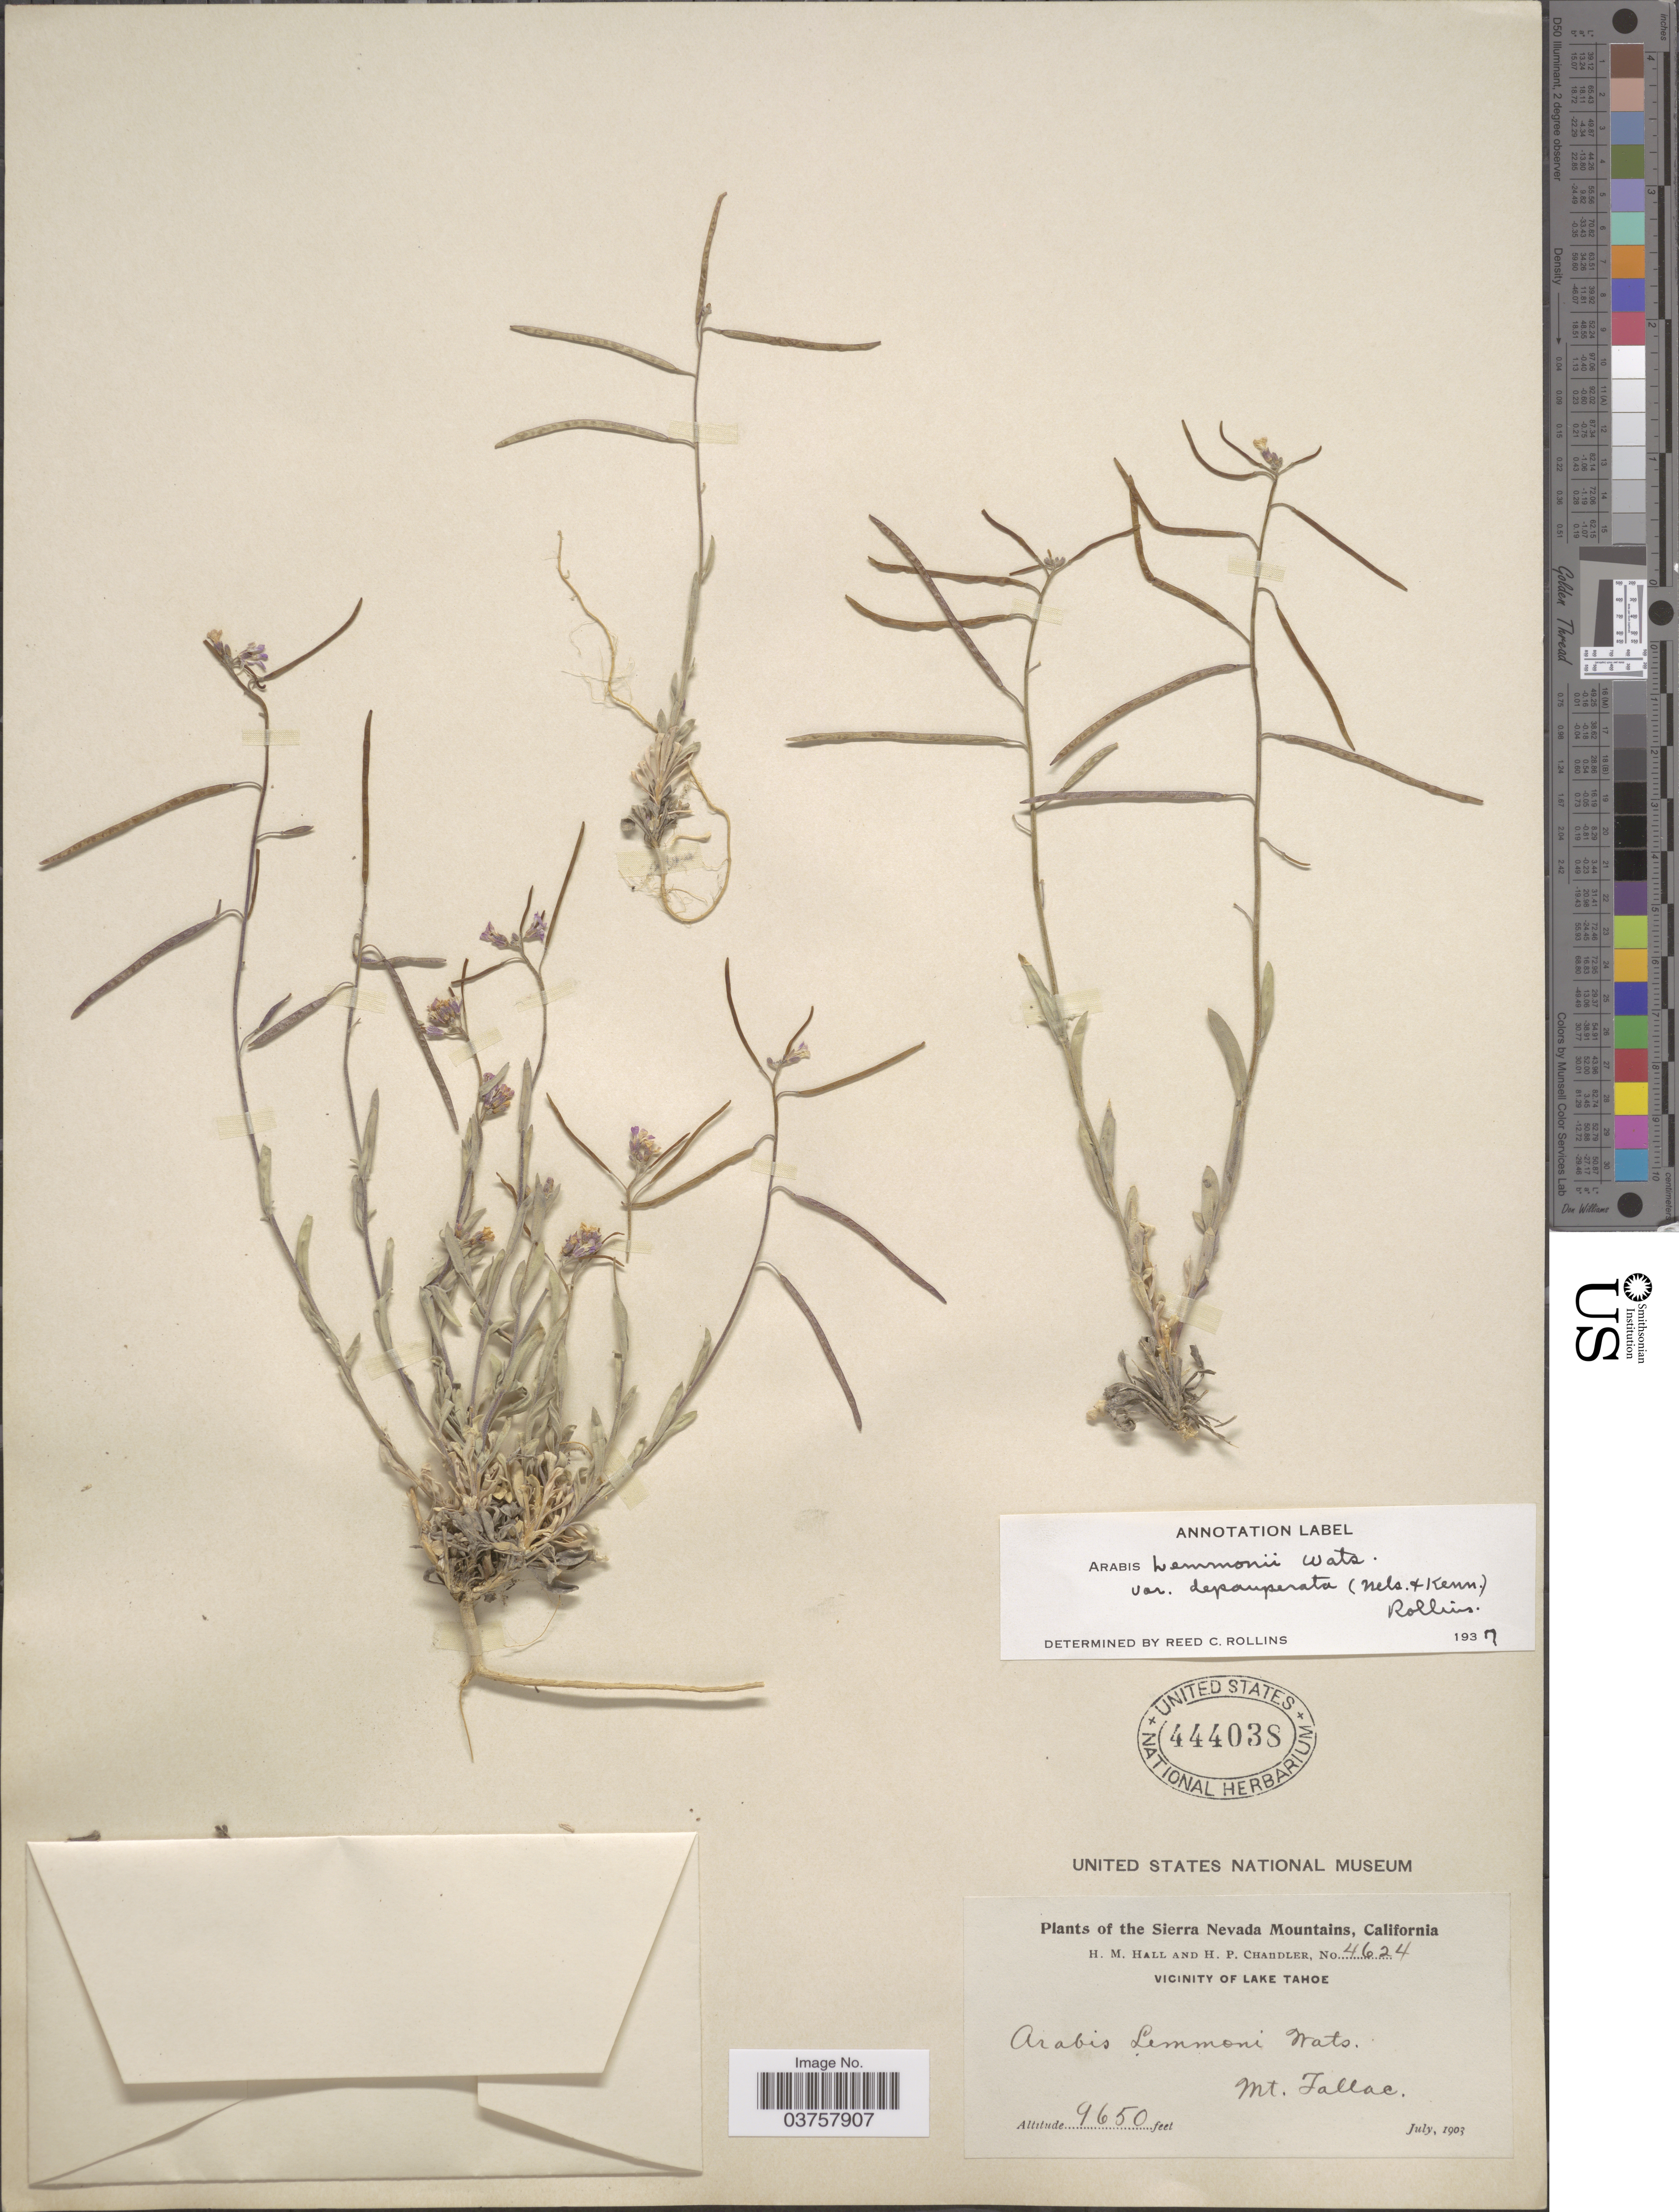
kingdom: Plantae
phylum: Tracheophyta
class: Magnoliopsida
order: Brassicales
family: Brassicaceae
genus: Arabis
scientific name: Arabis lemmonii var. depauperata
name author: (A. Nelson & P.B. Kenn.) Rollins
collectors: H. M. Hall & H. Chandler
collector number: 4624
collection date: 1903-07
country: United States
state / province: California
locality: The Sierra Nevada Mountains. Vicinity of Lake Tahoe. Mt.Tallac.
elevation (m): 2941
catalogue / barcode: US 444038